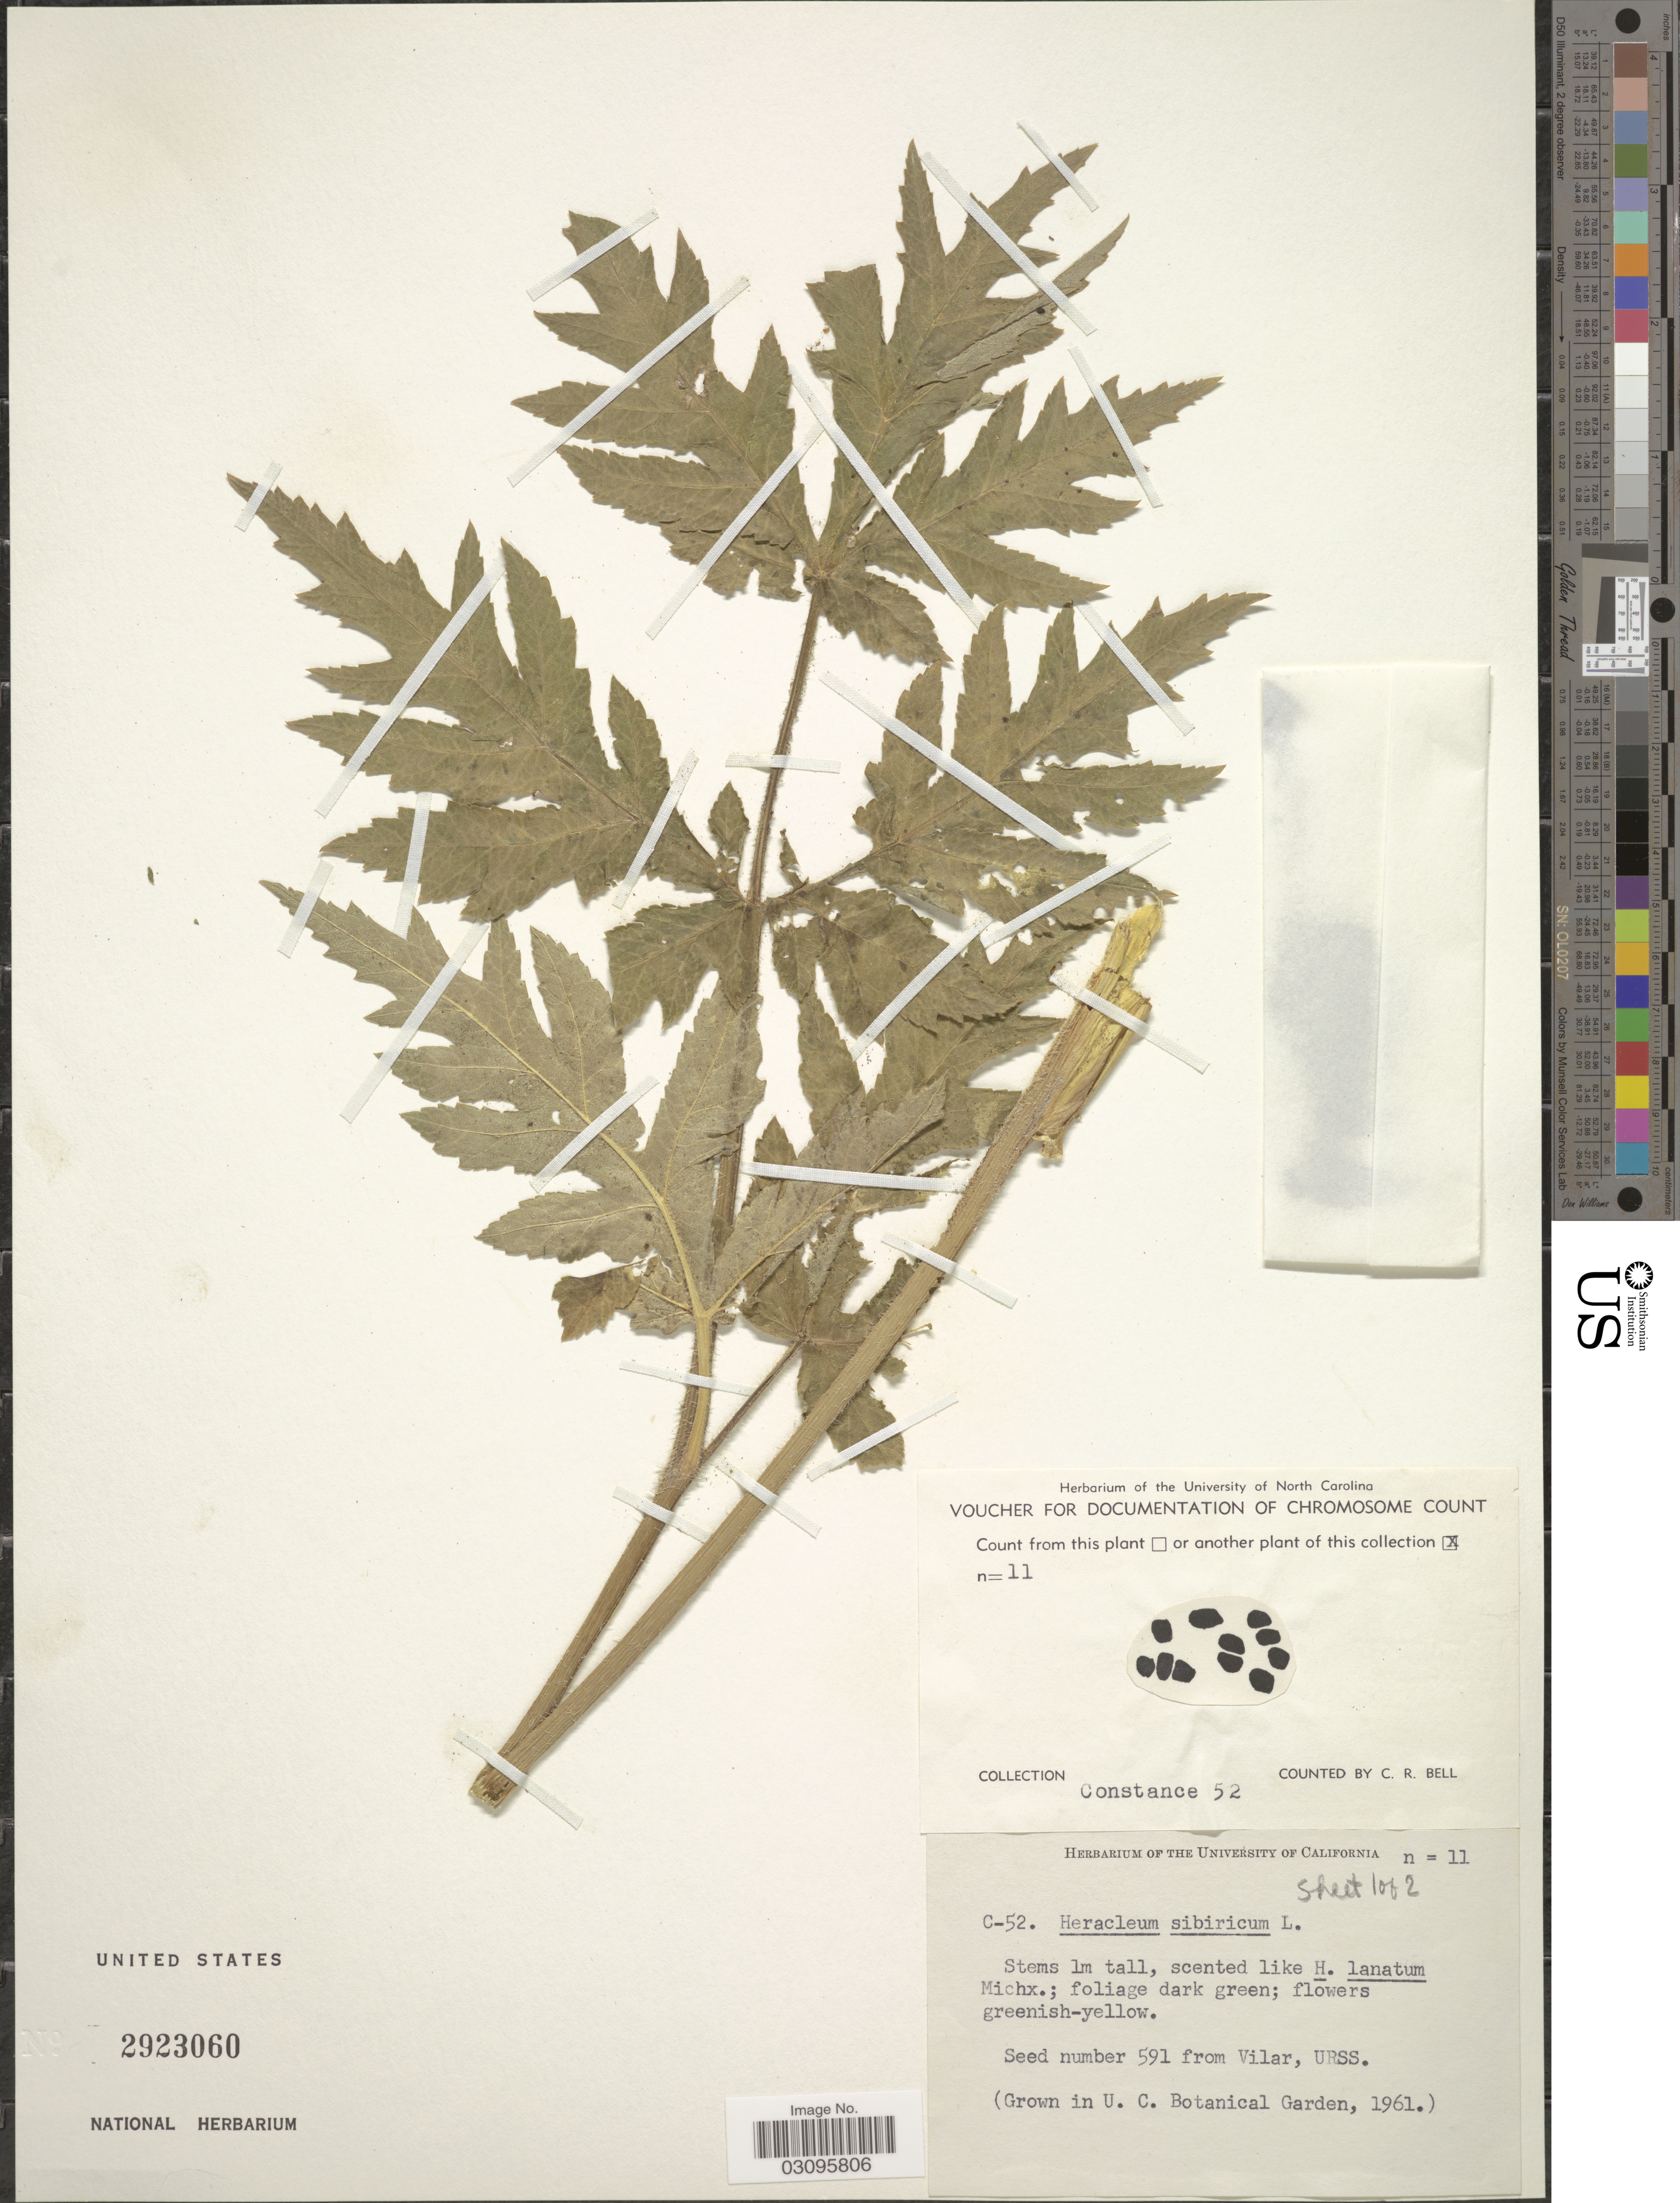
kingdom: Plantae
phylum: Tracheophyta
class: Magnoliopsida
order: Apiales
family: Apiaceae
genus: Heracleum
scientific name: Heracleum sibiricum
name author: L.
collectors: ex herb. Univ. of California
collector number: C-52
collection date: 1961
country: United States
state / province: California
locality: U. C. Botanical Garden.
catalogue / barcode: US 2923060